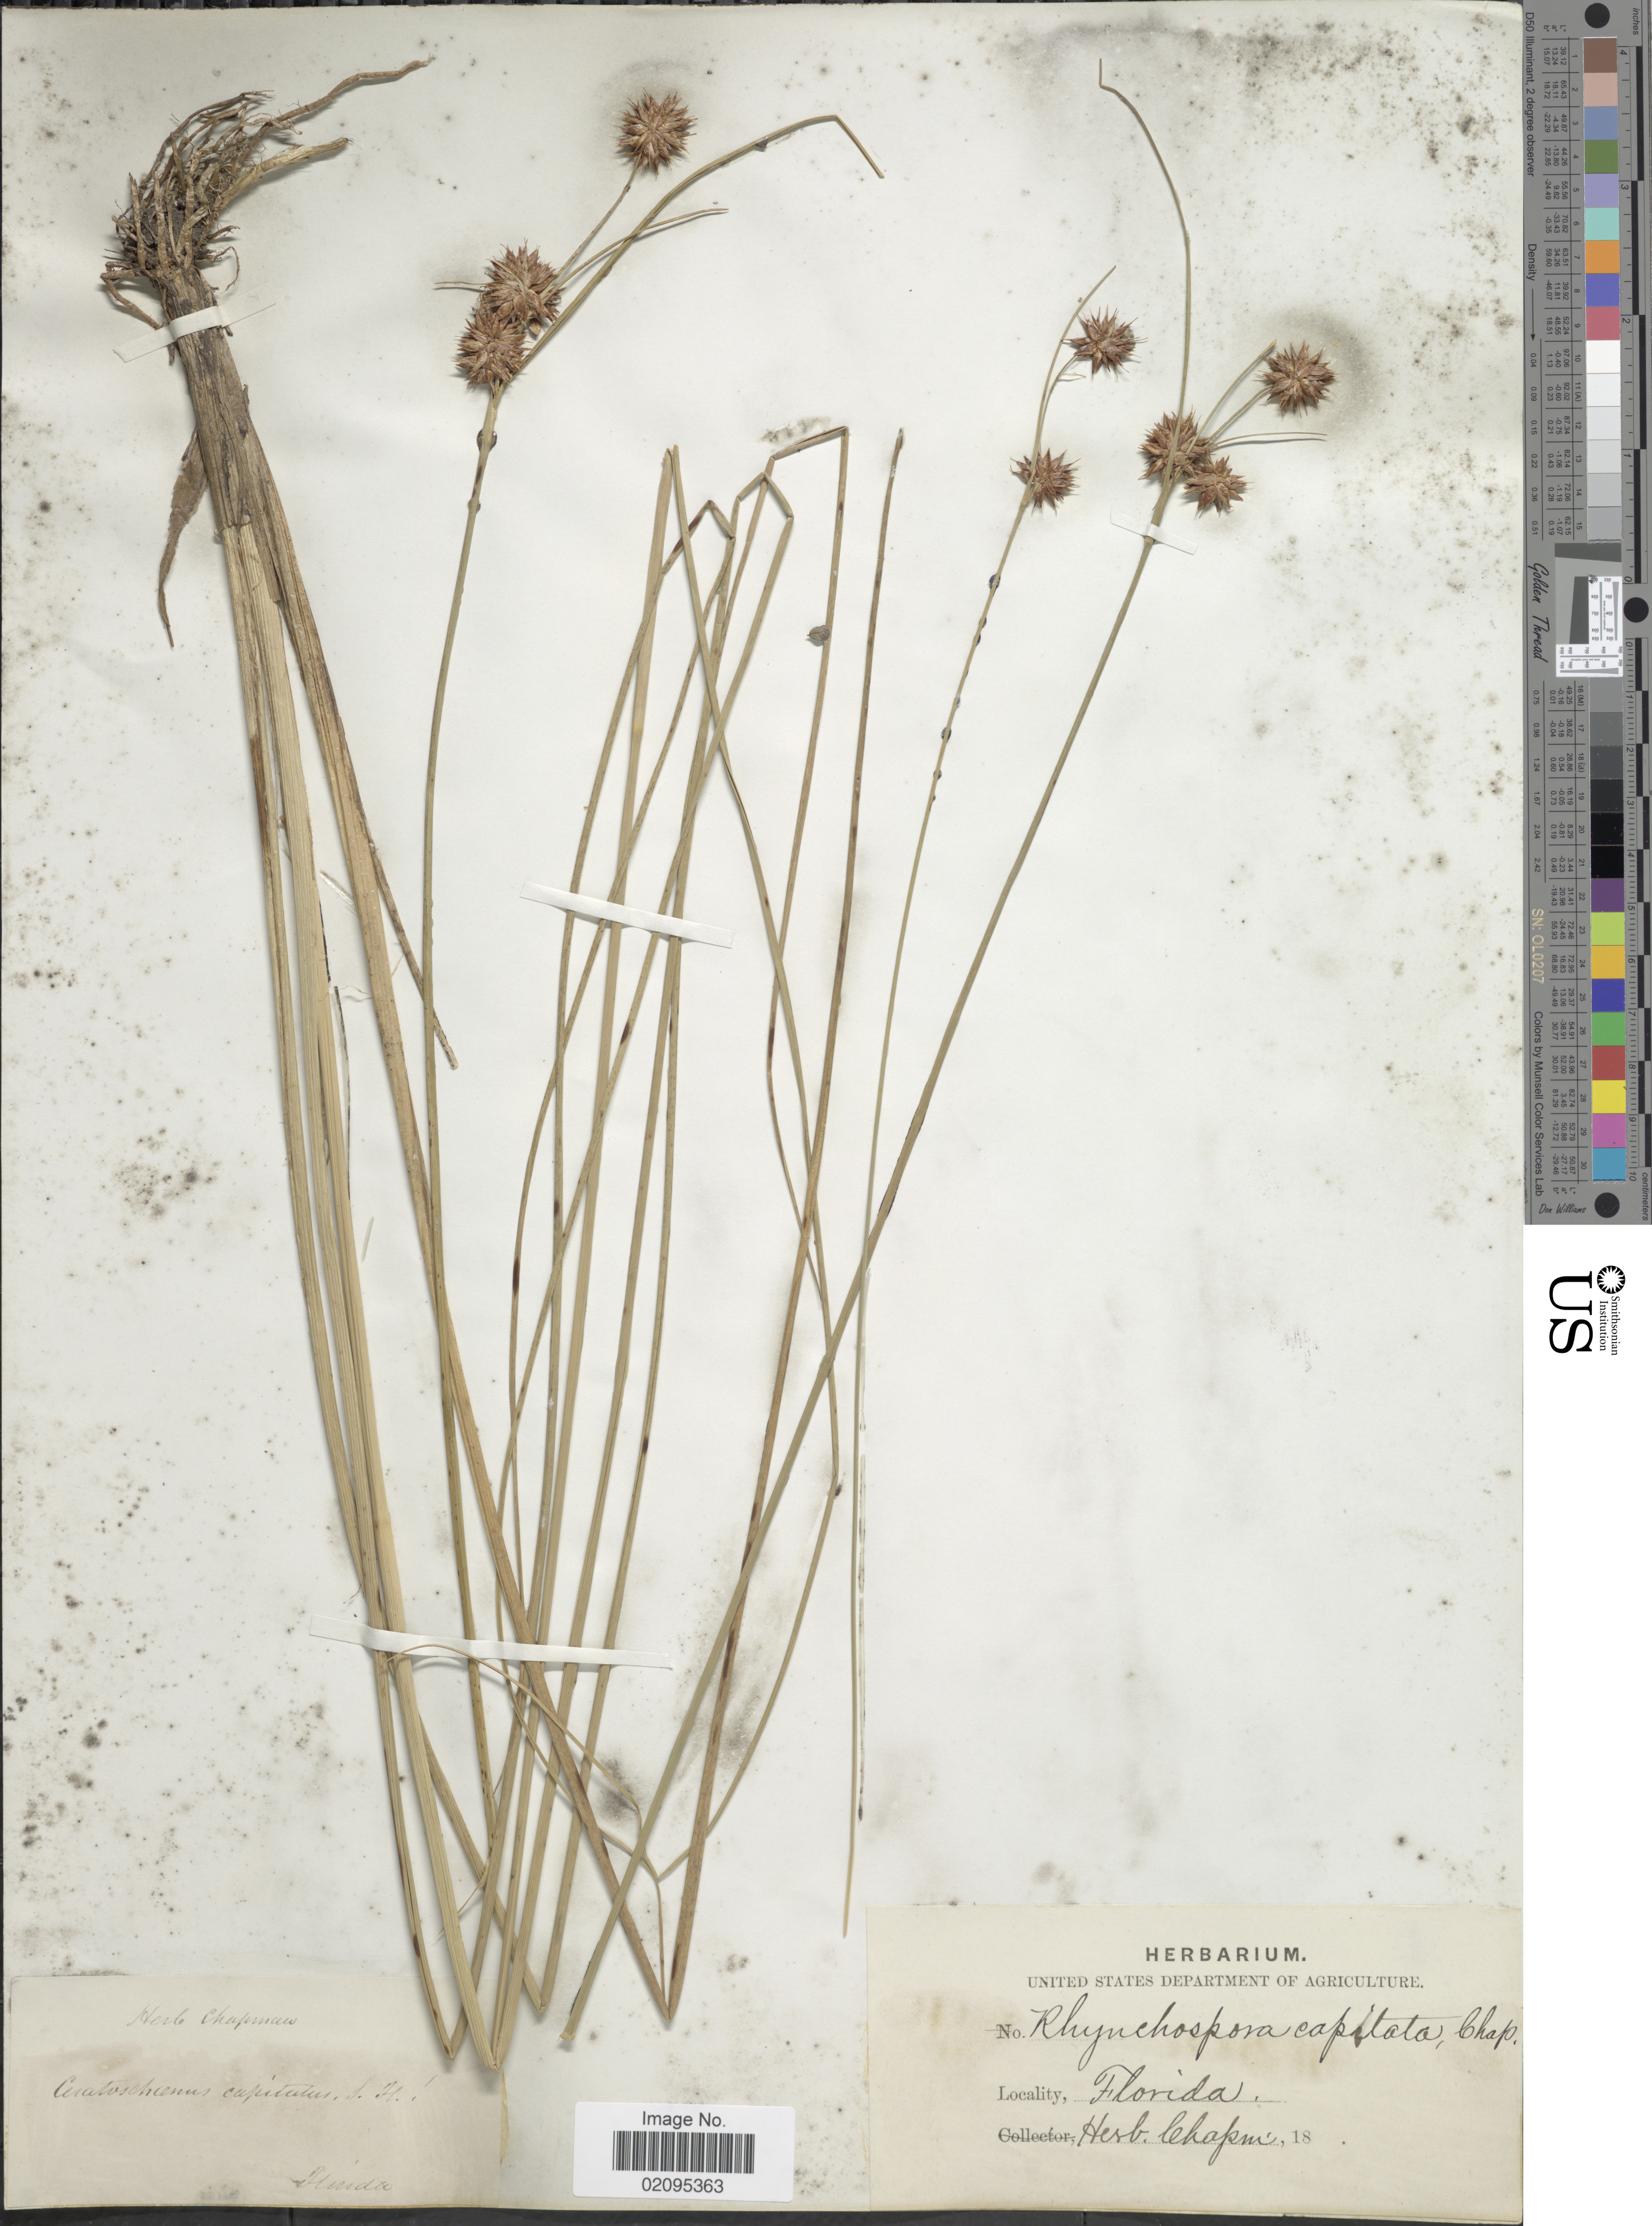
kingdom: Plantae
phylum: Tracheophyta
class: Liliopsida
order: Poales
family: Cyperaceae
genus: Rhynchospora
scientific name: Rhynchospora tracyi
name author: Britton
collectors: ex herb. Chapman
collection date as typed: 18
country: United States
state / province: Florida